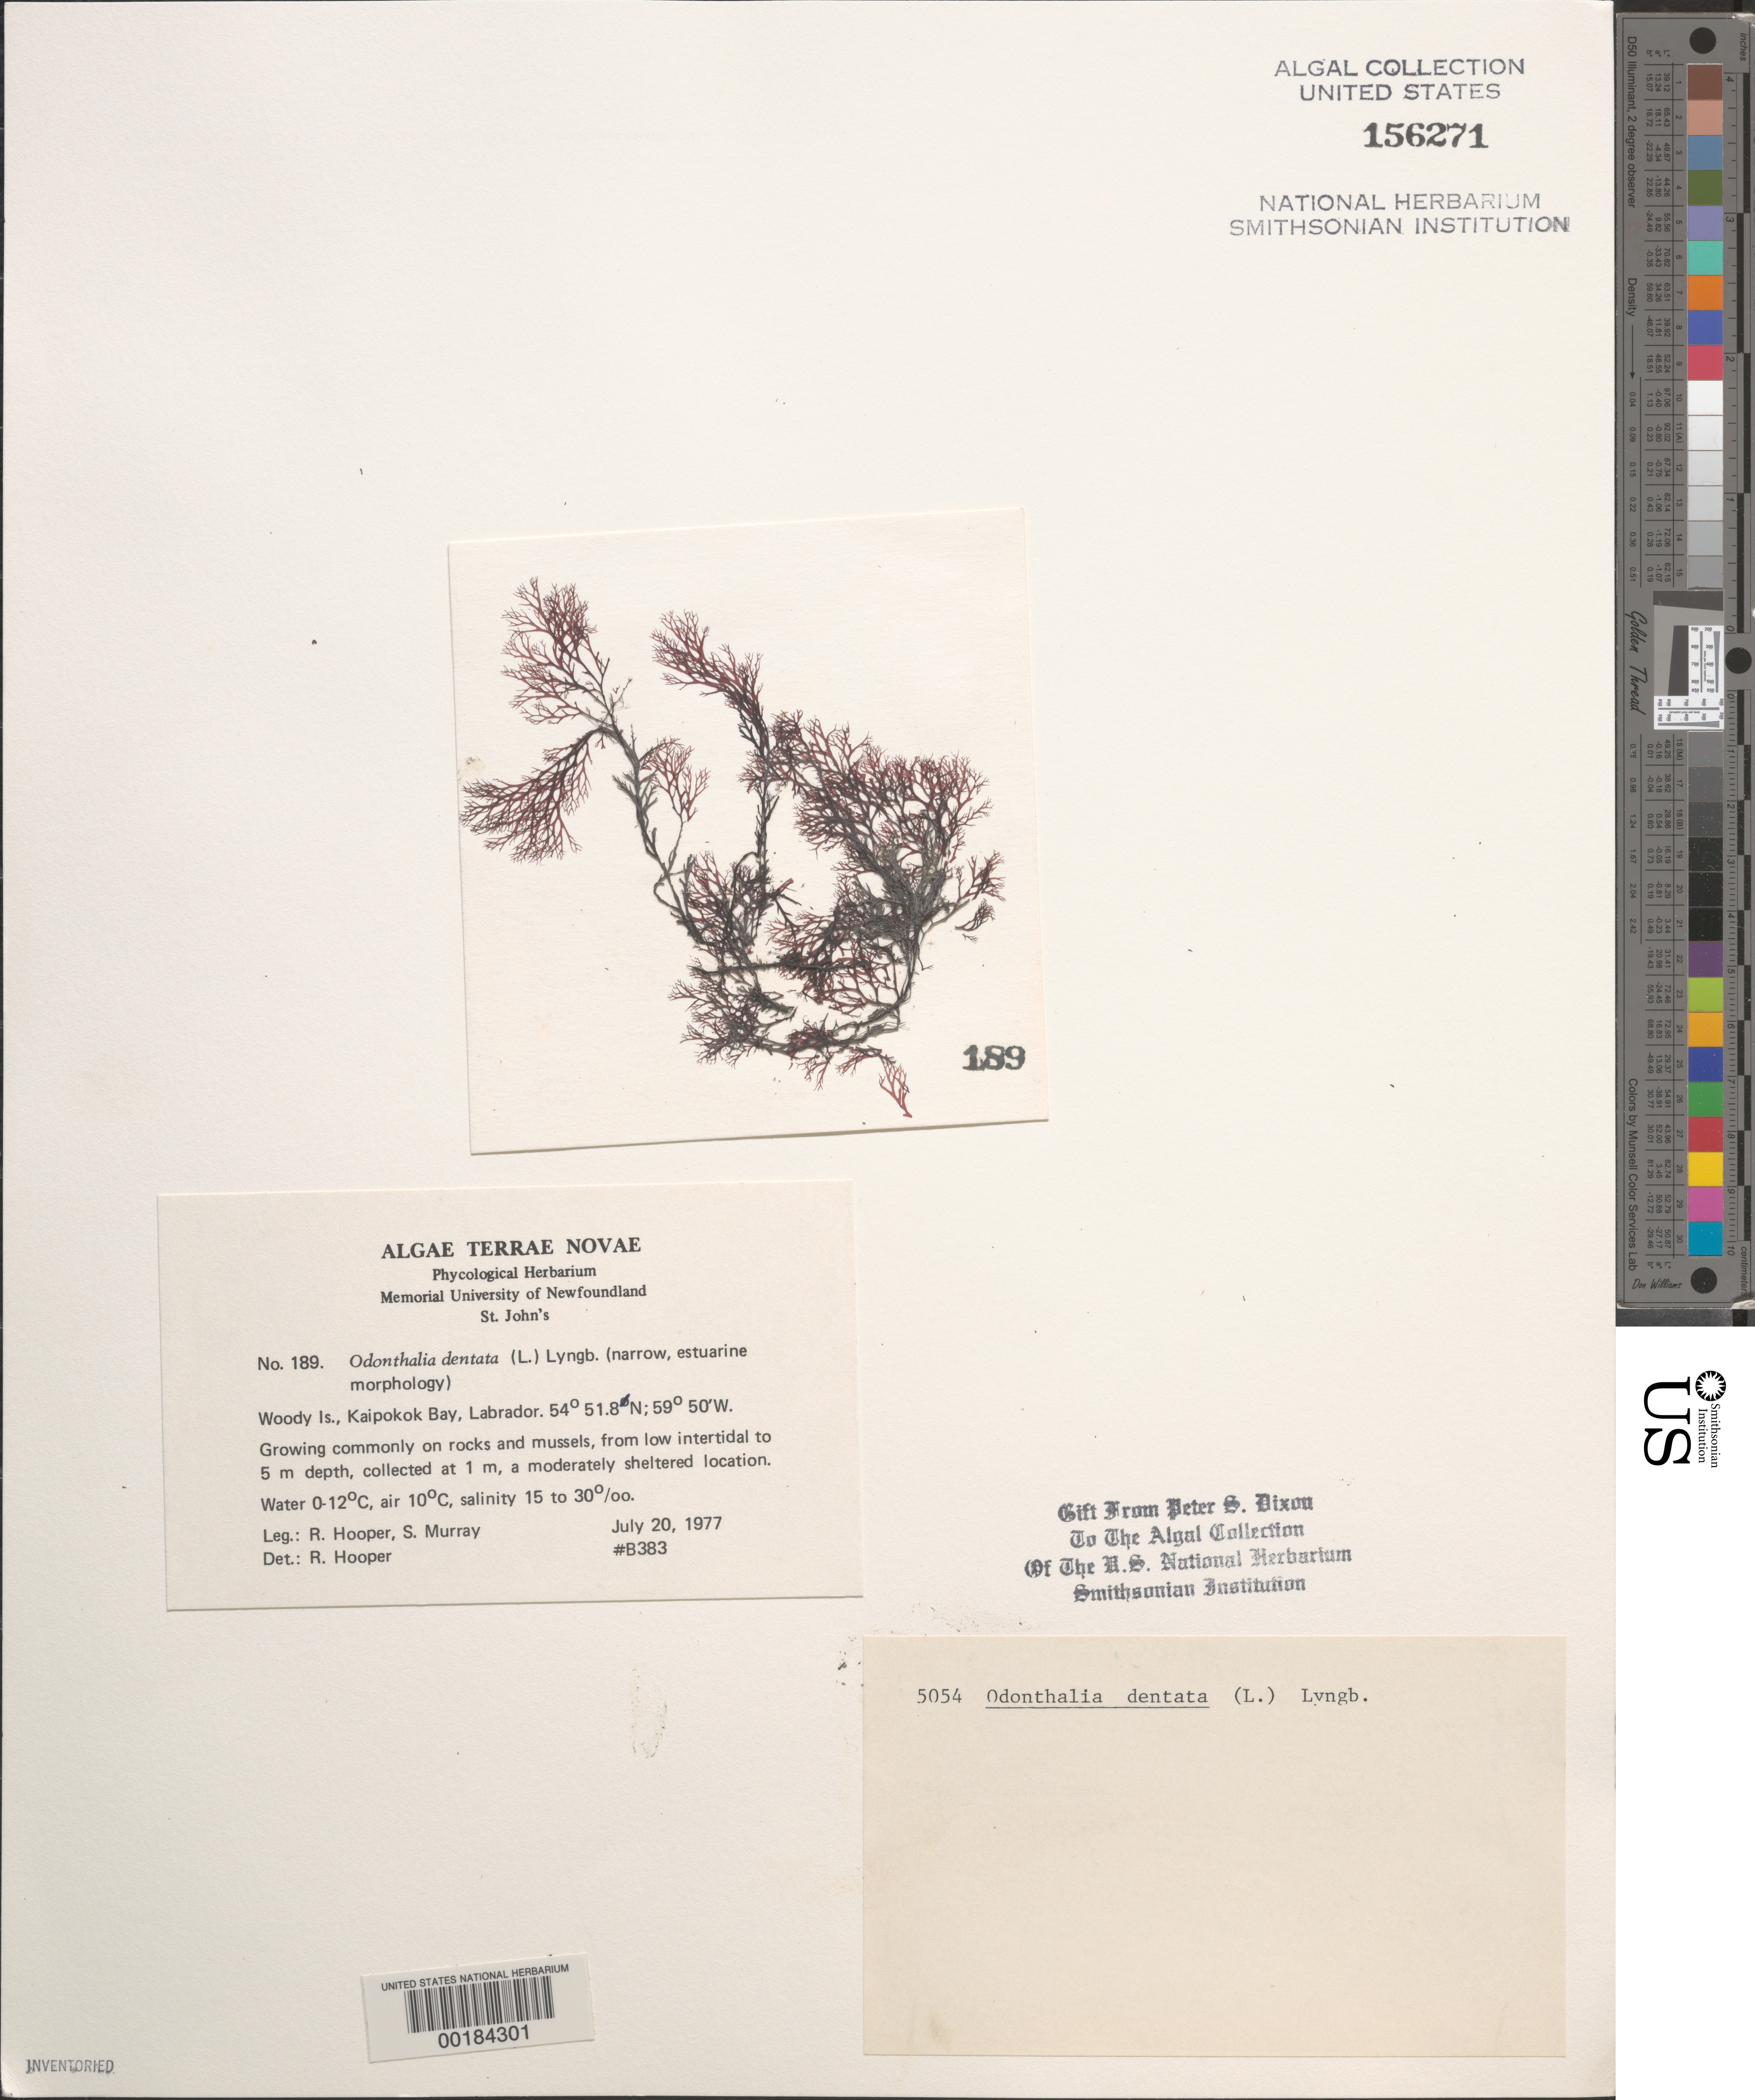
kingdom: Plantae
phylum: Rhodophyta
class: Florideophyceae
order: Ceramiales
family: Rhodomelaceae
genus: Odonthalia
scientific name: Odonthalia dentata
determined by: Hooper, R. G.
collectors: R. G. Hooper & S. Murray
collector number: B383 & PSD 5054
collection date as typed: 20 Jul 1977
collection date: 1977-07-20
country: Canada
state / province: Newfoundland and Labrador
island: Woody Island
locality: Kaipokok Bay, Labrador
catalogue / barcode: US 156271